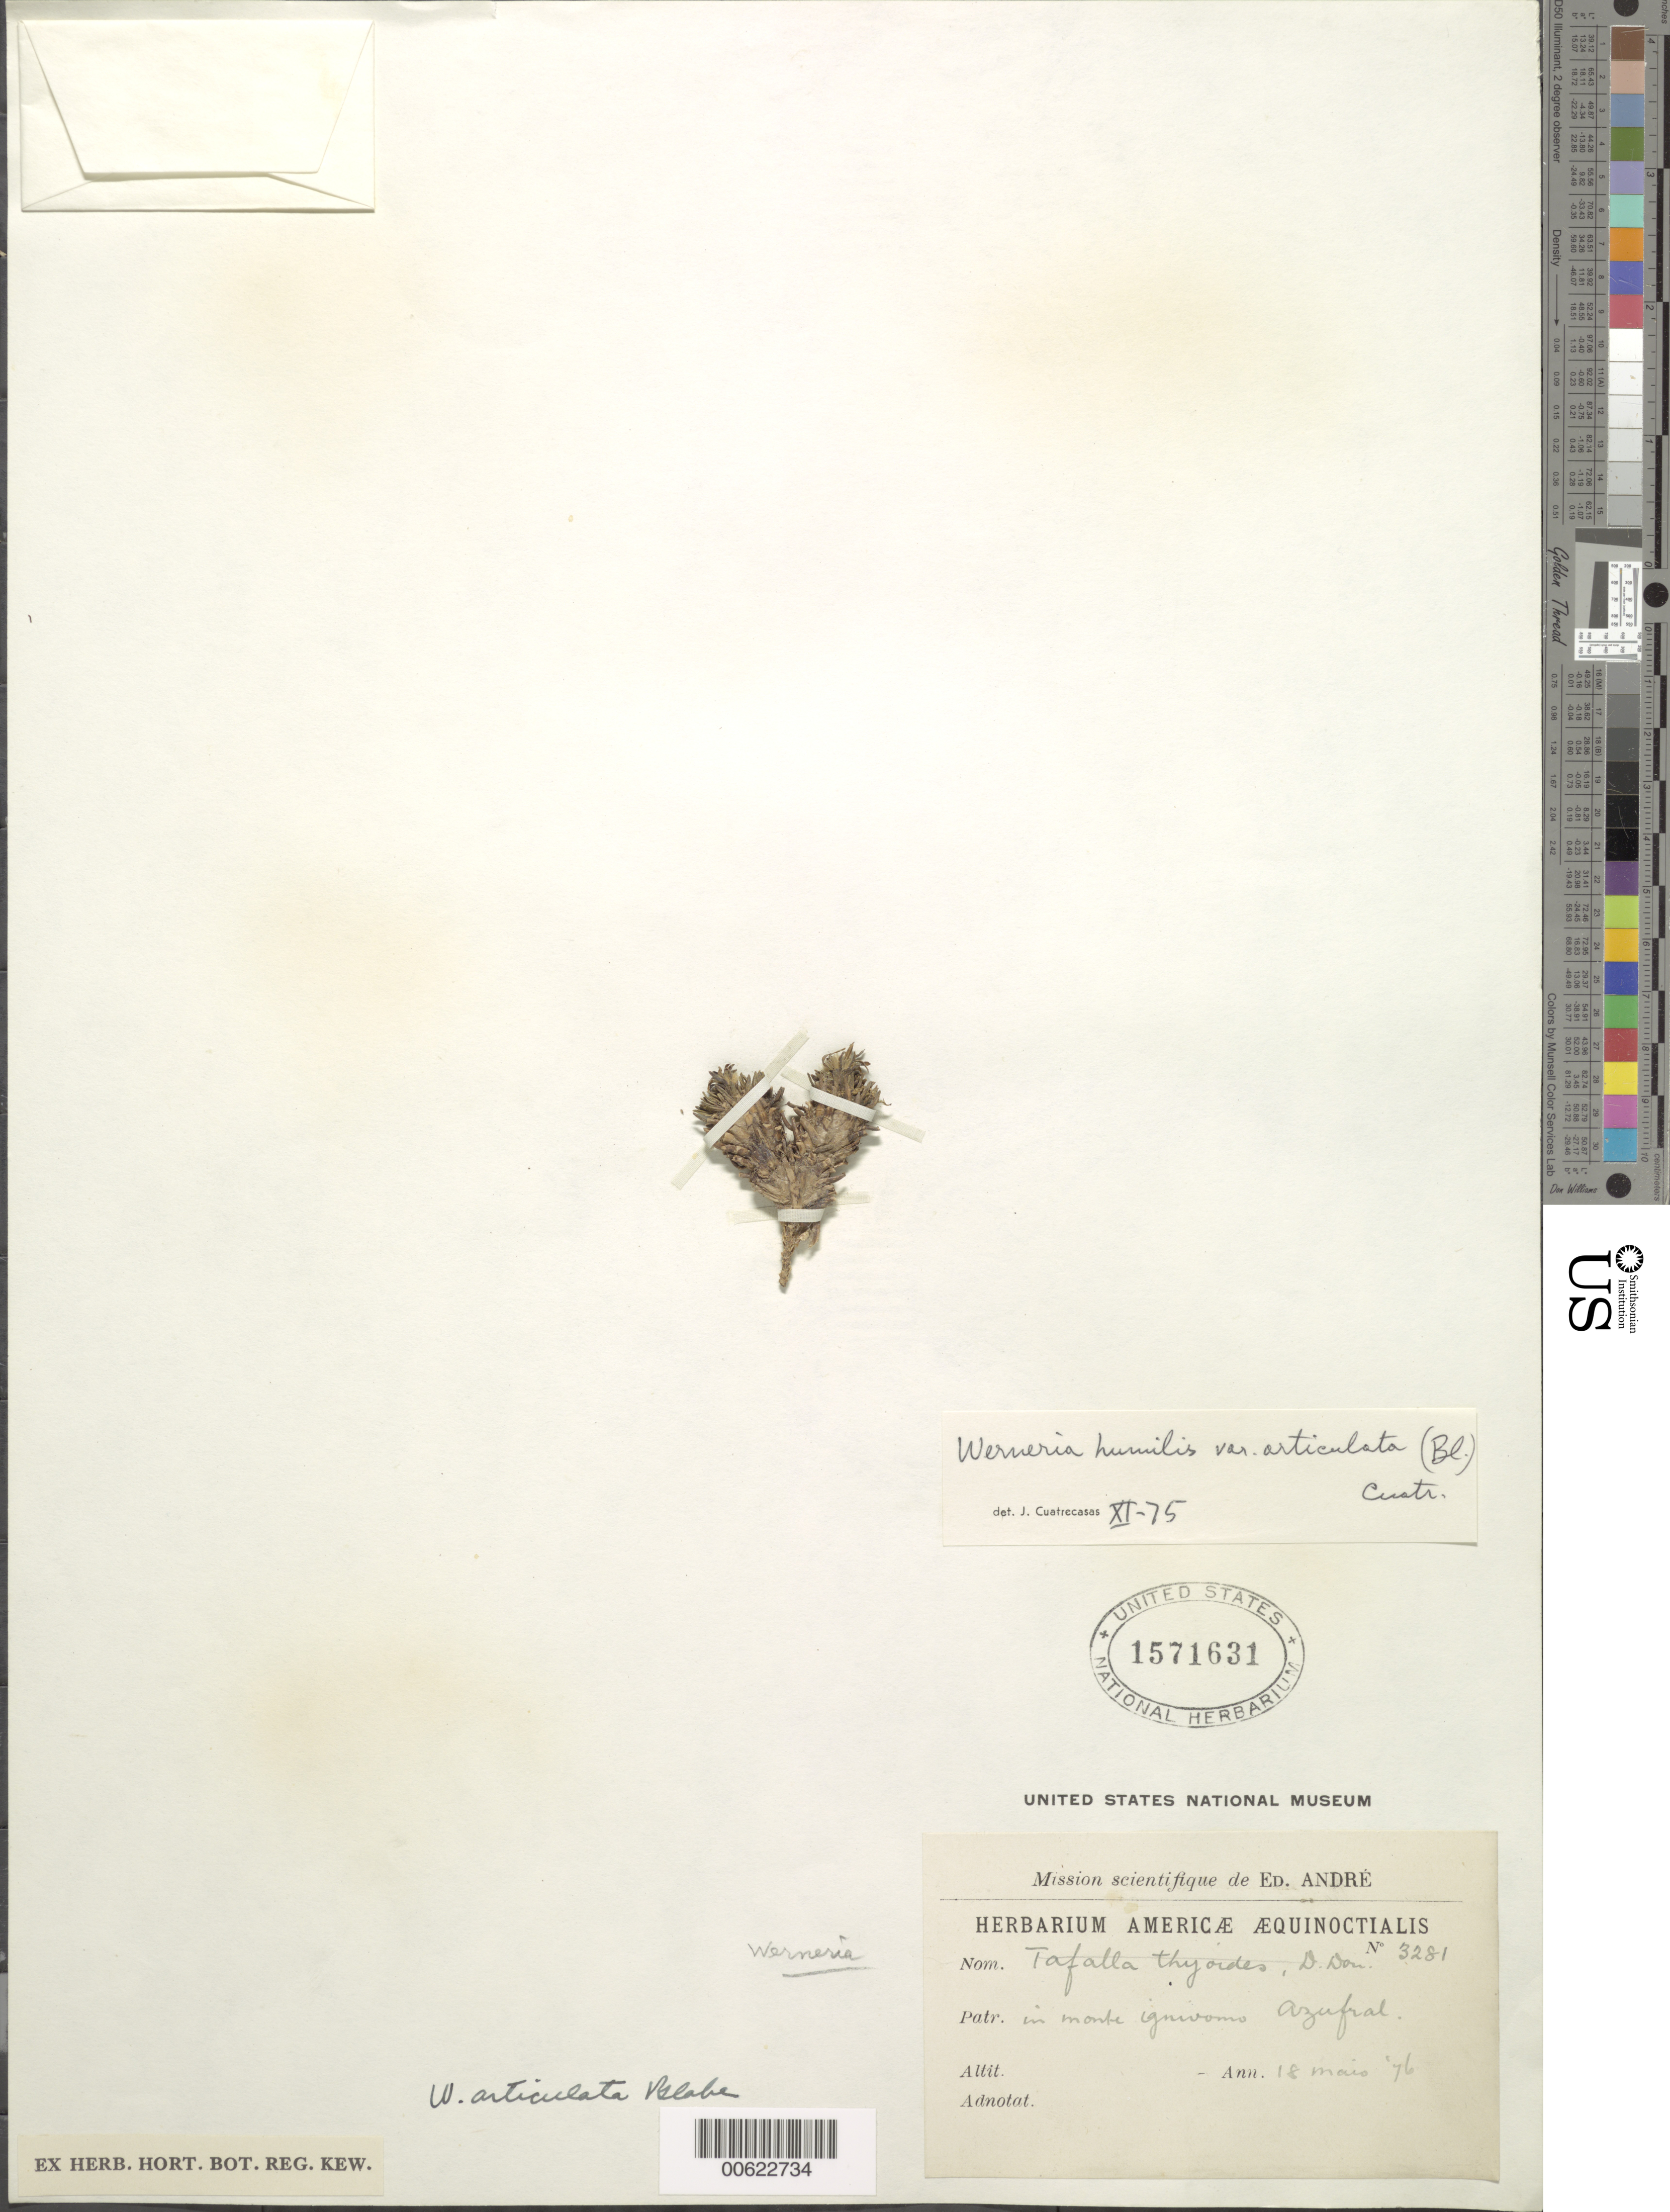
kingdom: Plantae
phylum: Tracheophyta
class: Magnoliopsida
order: Asterales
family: Asteraceae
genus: Xenophyllum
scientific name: Xenophyllum humile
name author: (Kunth) V.A. Funk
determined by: Funk, Vicki A., (BOT), Smithsonian Institution - National Museum of Natural History (UNITED STATES)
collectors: E. Andre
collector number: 3281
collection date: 1876-05-18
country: Colombia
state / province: Nariño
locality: In monte ignivomo [sic] Azufral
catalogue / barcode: US 1571631